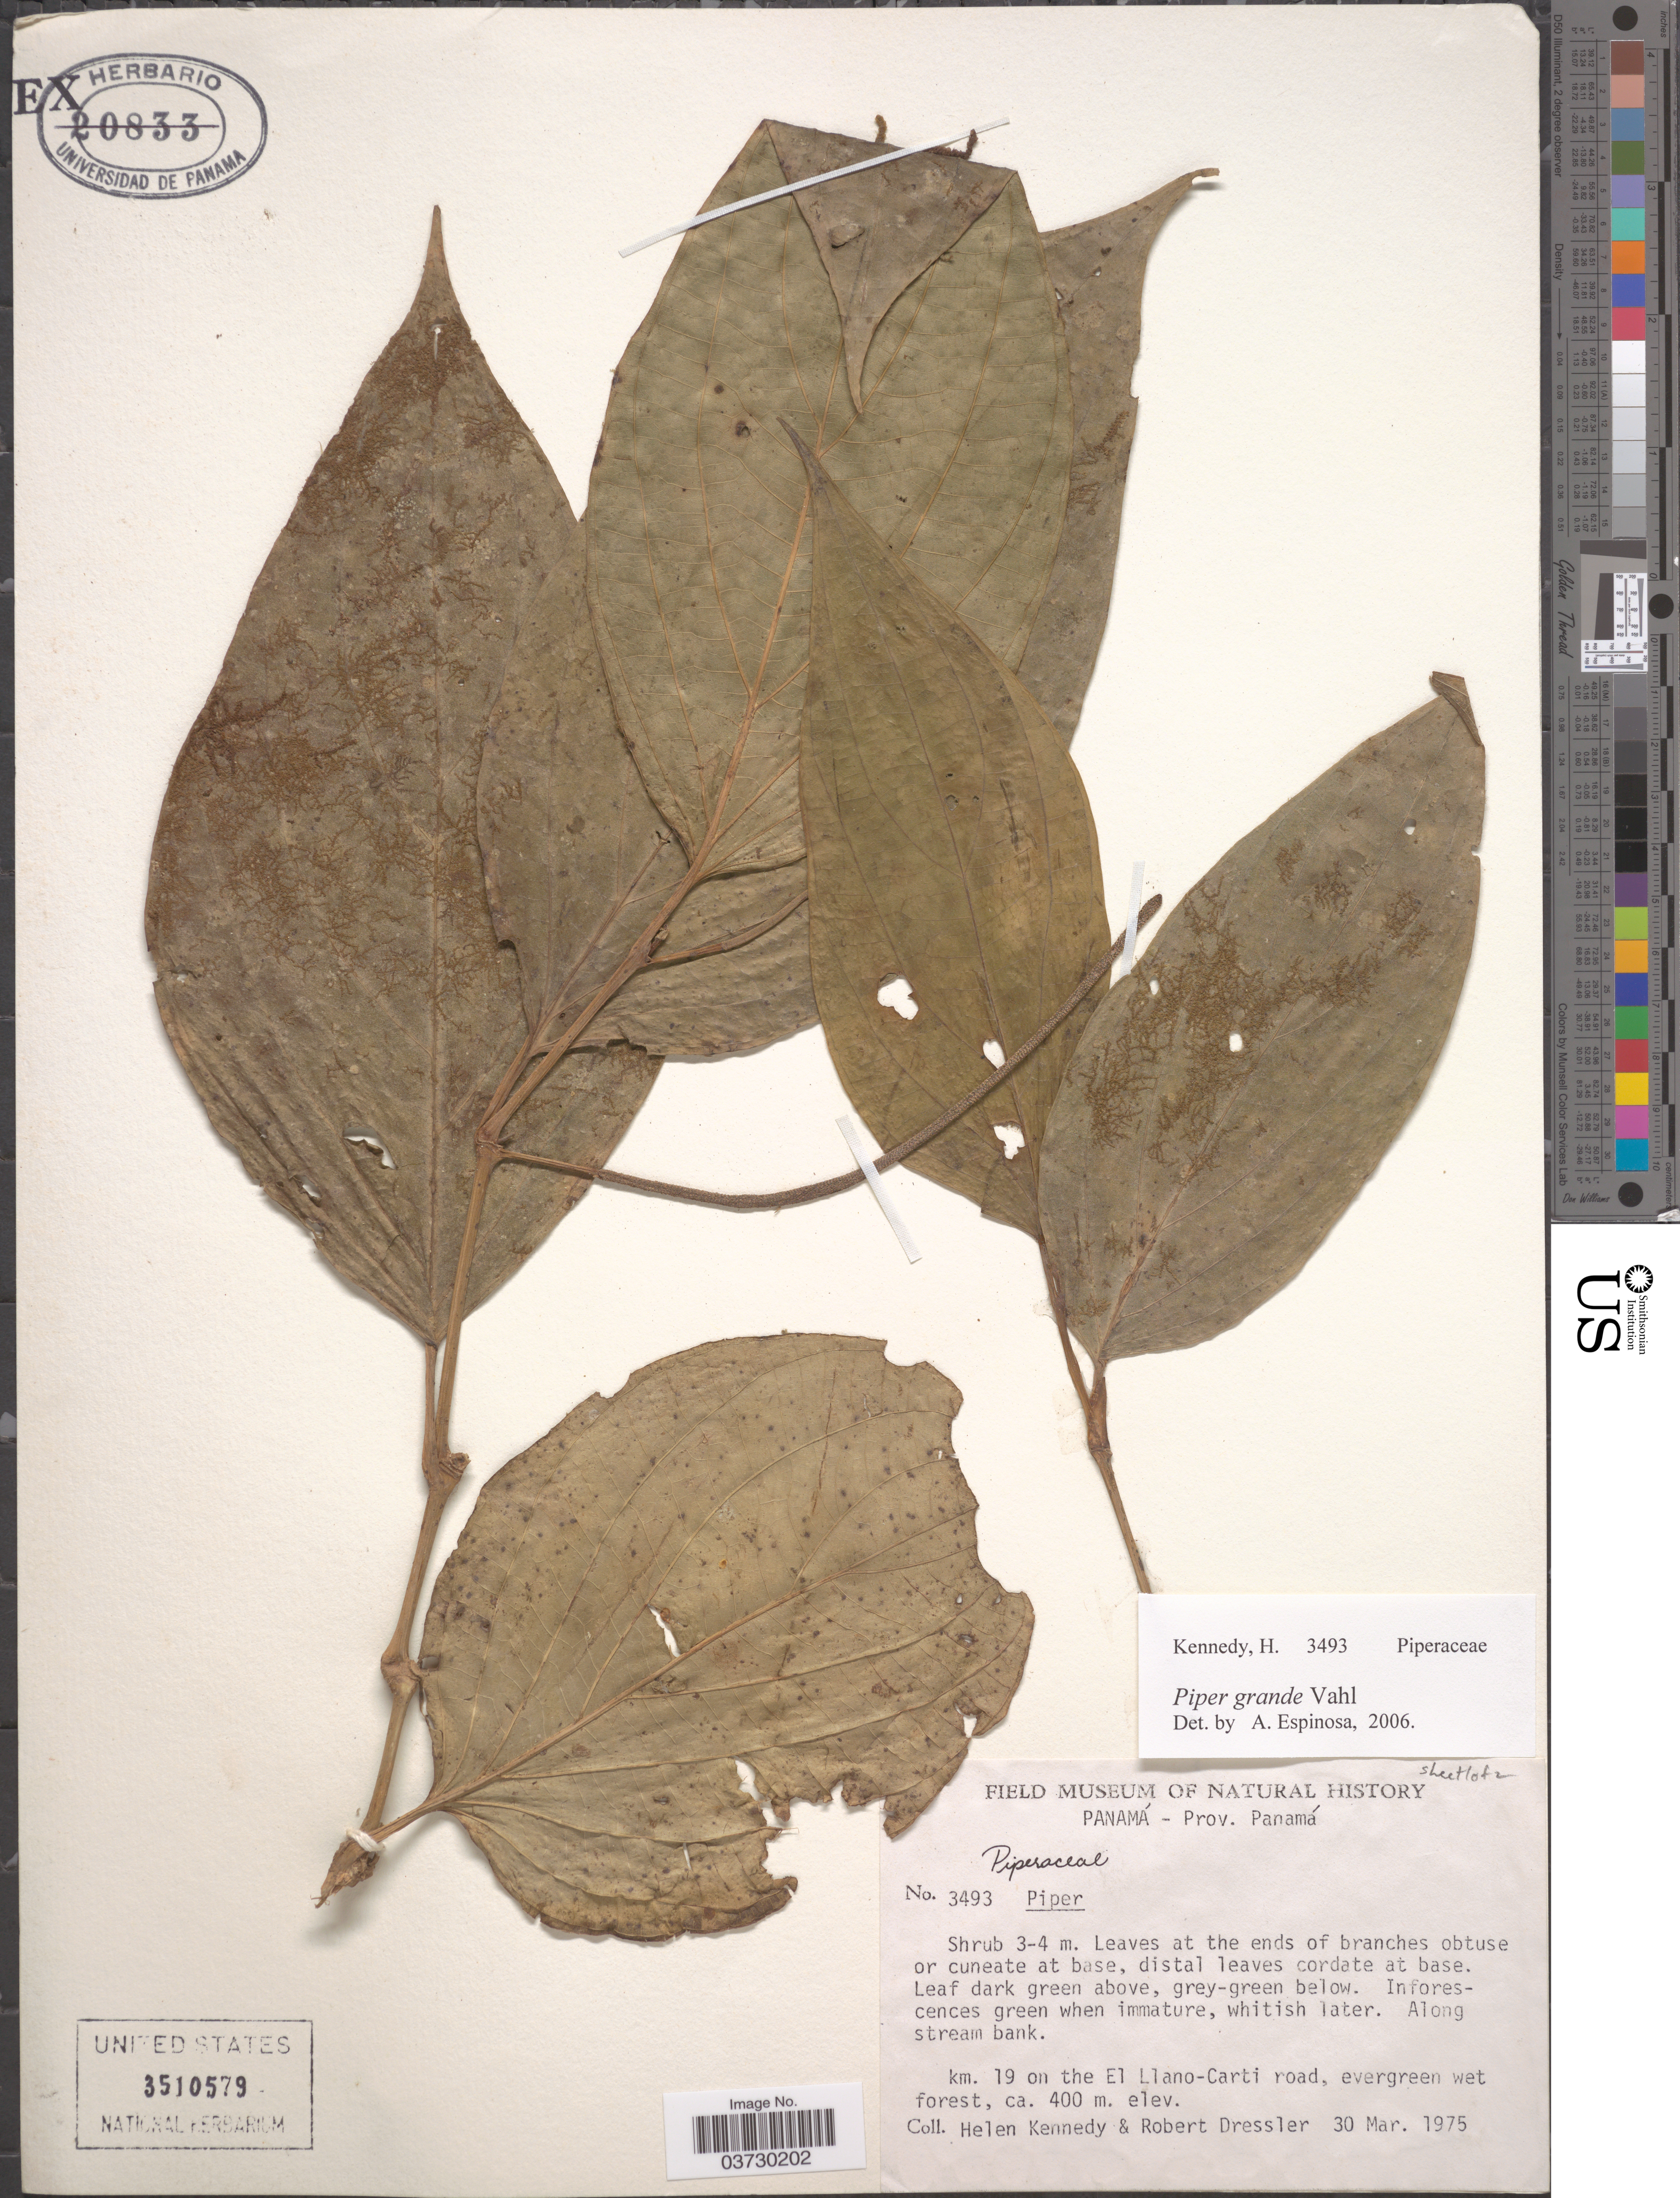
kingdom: Plantae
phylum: Tracheophyta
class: Magnoliopsida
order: Piperales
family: Piperaceae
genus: Piper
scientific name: Piper grande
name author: Vahl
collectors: H. Kennedy & R. Dressler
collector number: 3493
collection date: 1975-03-30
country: Panama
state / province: Panamá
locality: Along stream bank. Km. 19 on the El Llano-Carti road, evergreen wet forest.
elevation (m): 400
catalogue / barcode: US 3510579